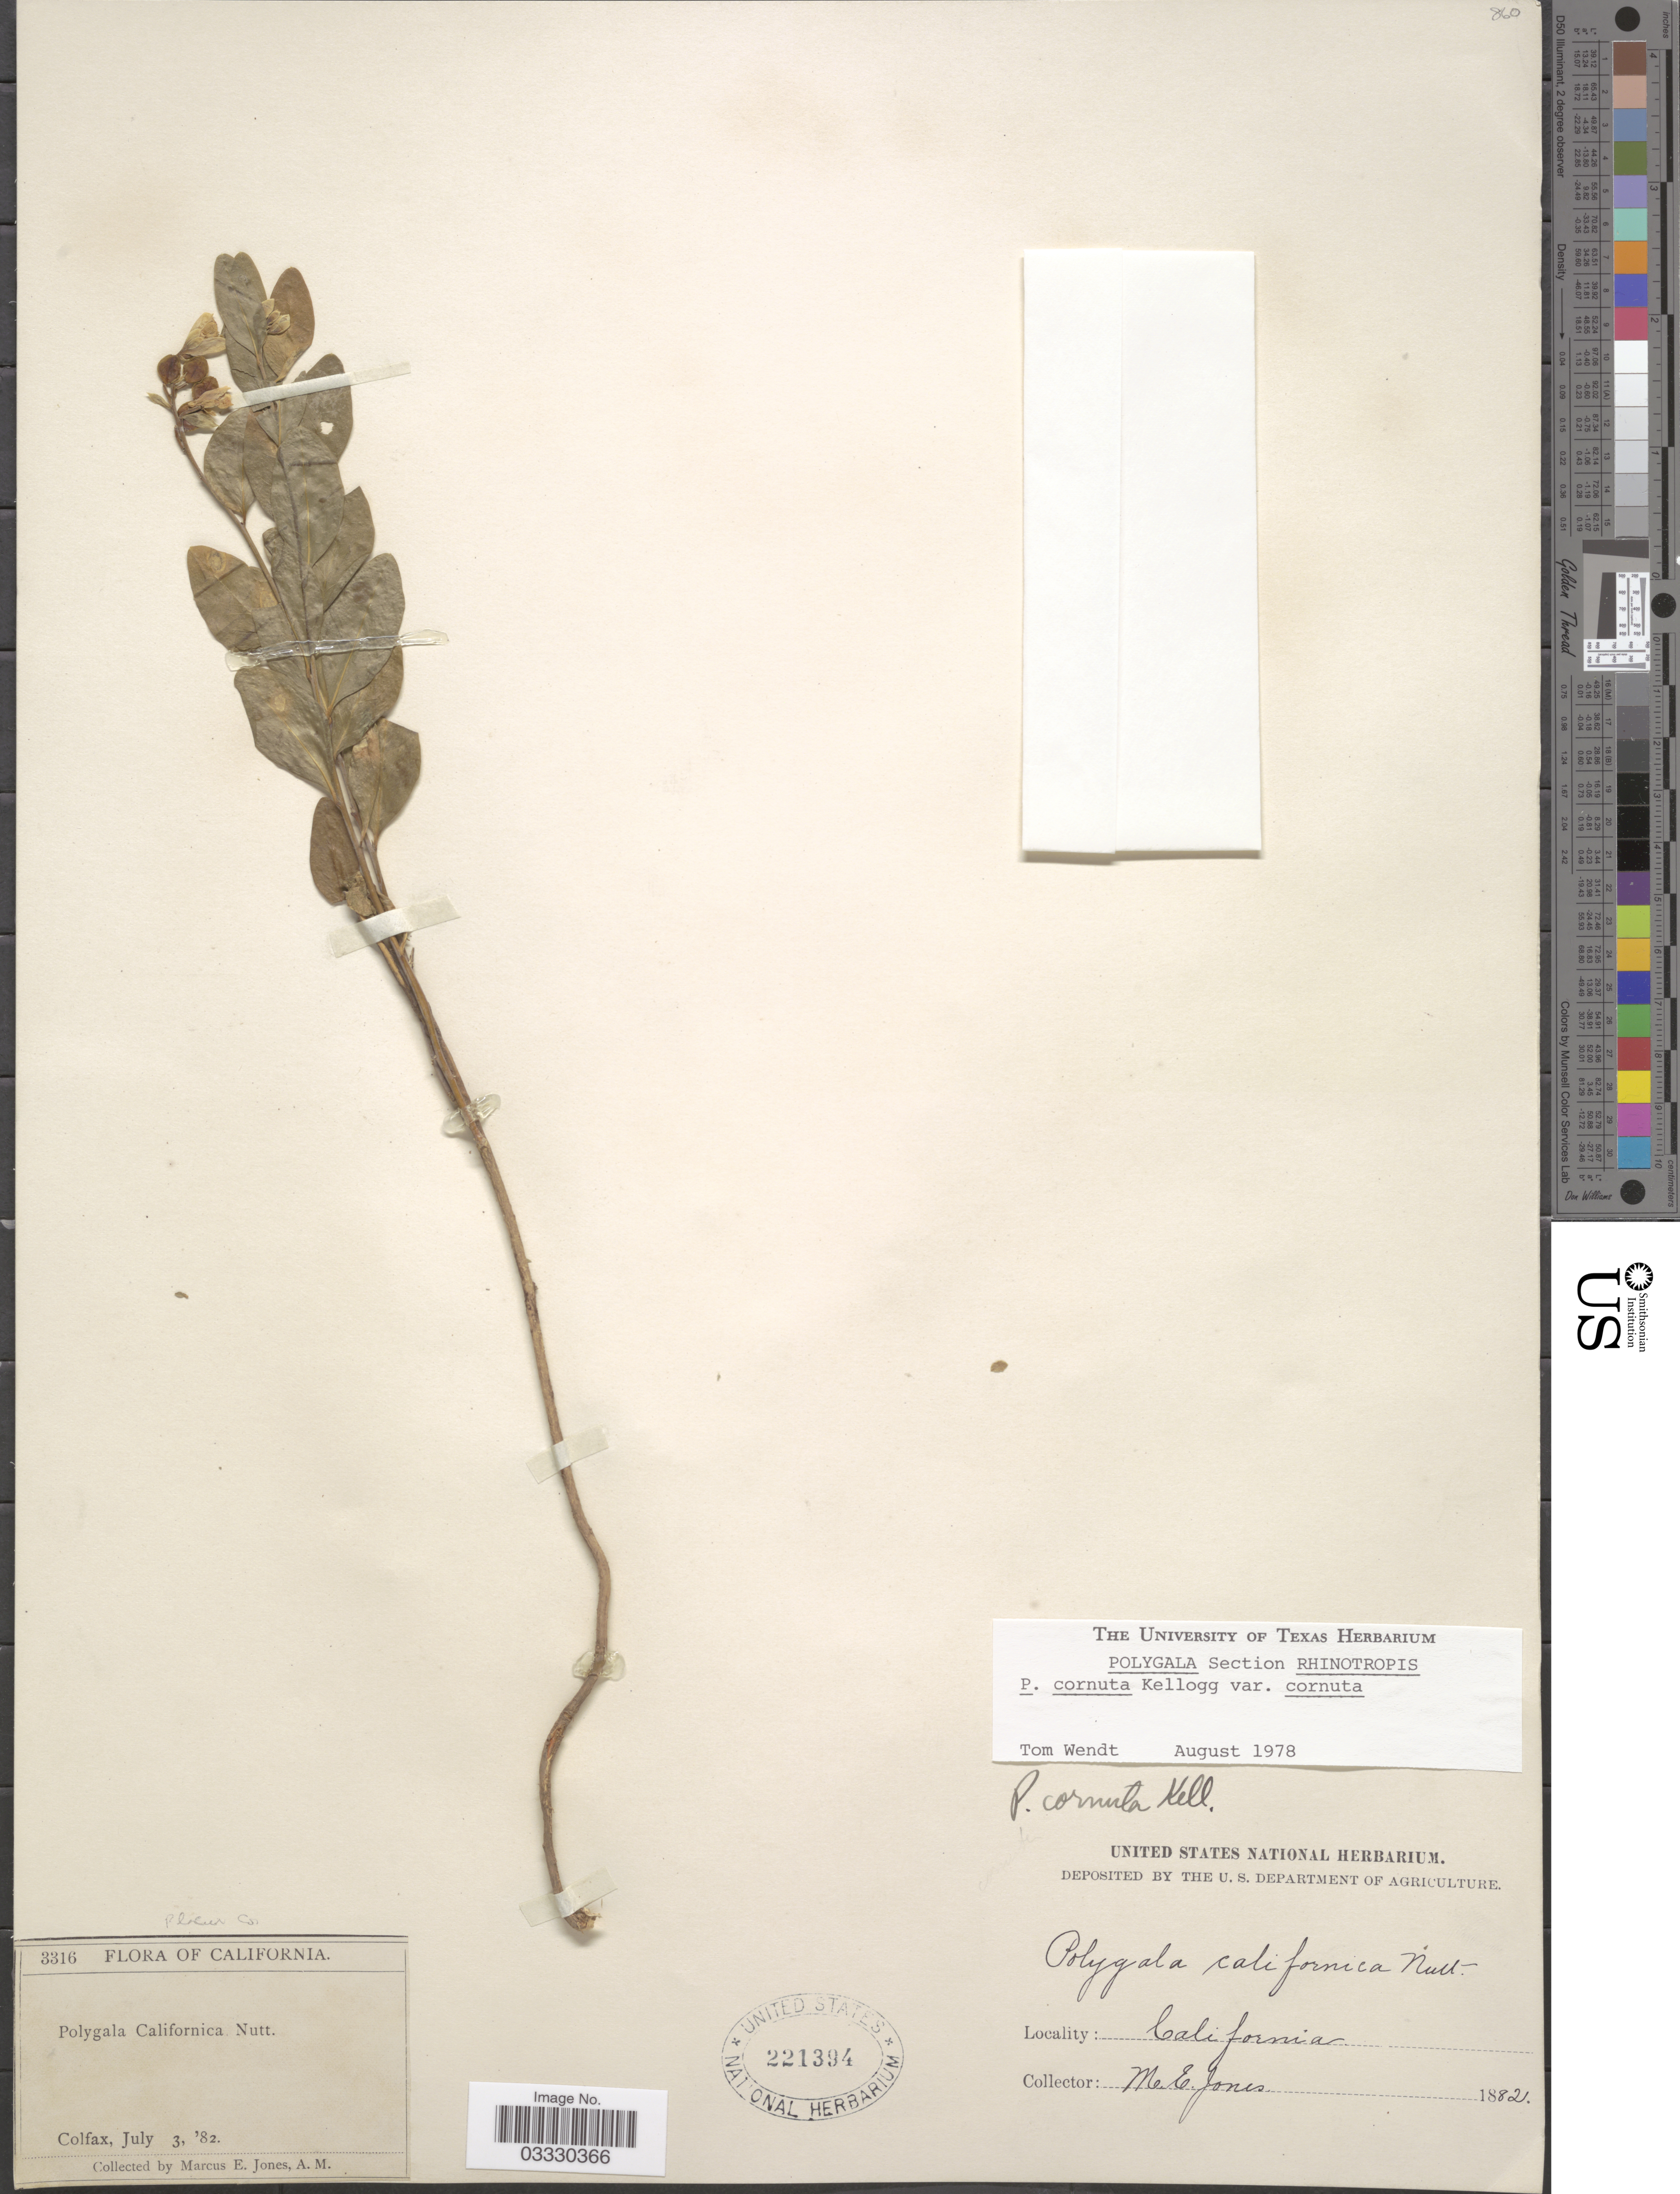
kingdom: Plantae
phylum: Tracheophyta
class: Magnoliopsida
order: Fabales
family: Polygalaceae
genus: Rhinotropis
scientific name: Rhinotropis cornuta var. cornuta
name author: (Kellogg) J.R. Abbott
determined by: Strong, Mark T., (BOT), Smithsonian Institution - National Museum of Natural History (UNITED STATES)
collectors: M. E. Jones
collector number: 3316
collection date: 1882-07-03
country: United States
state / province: California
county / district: Placer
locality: Placer Co. Colfax.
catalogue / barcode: US 221394